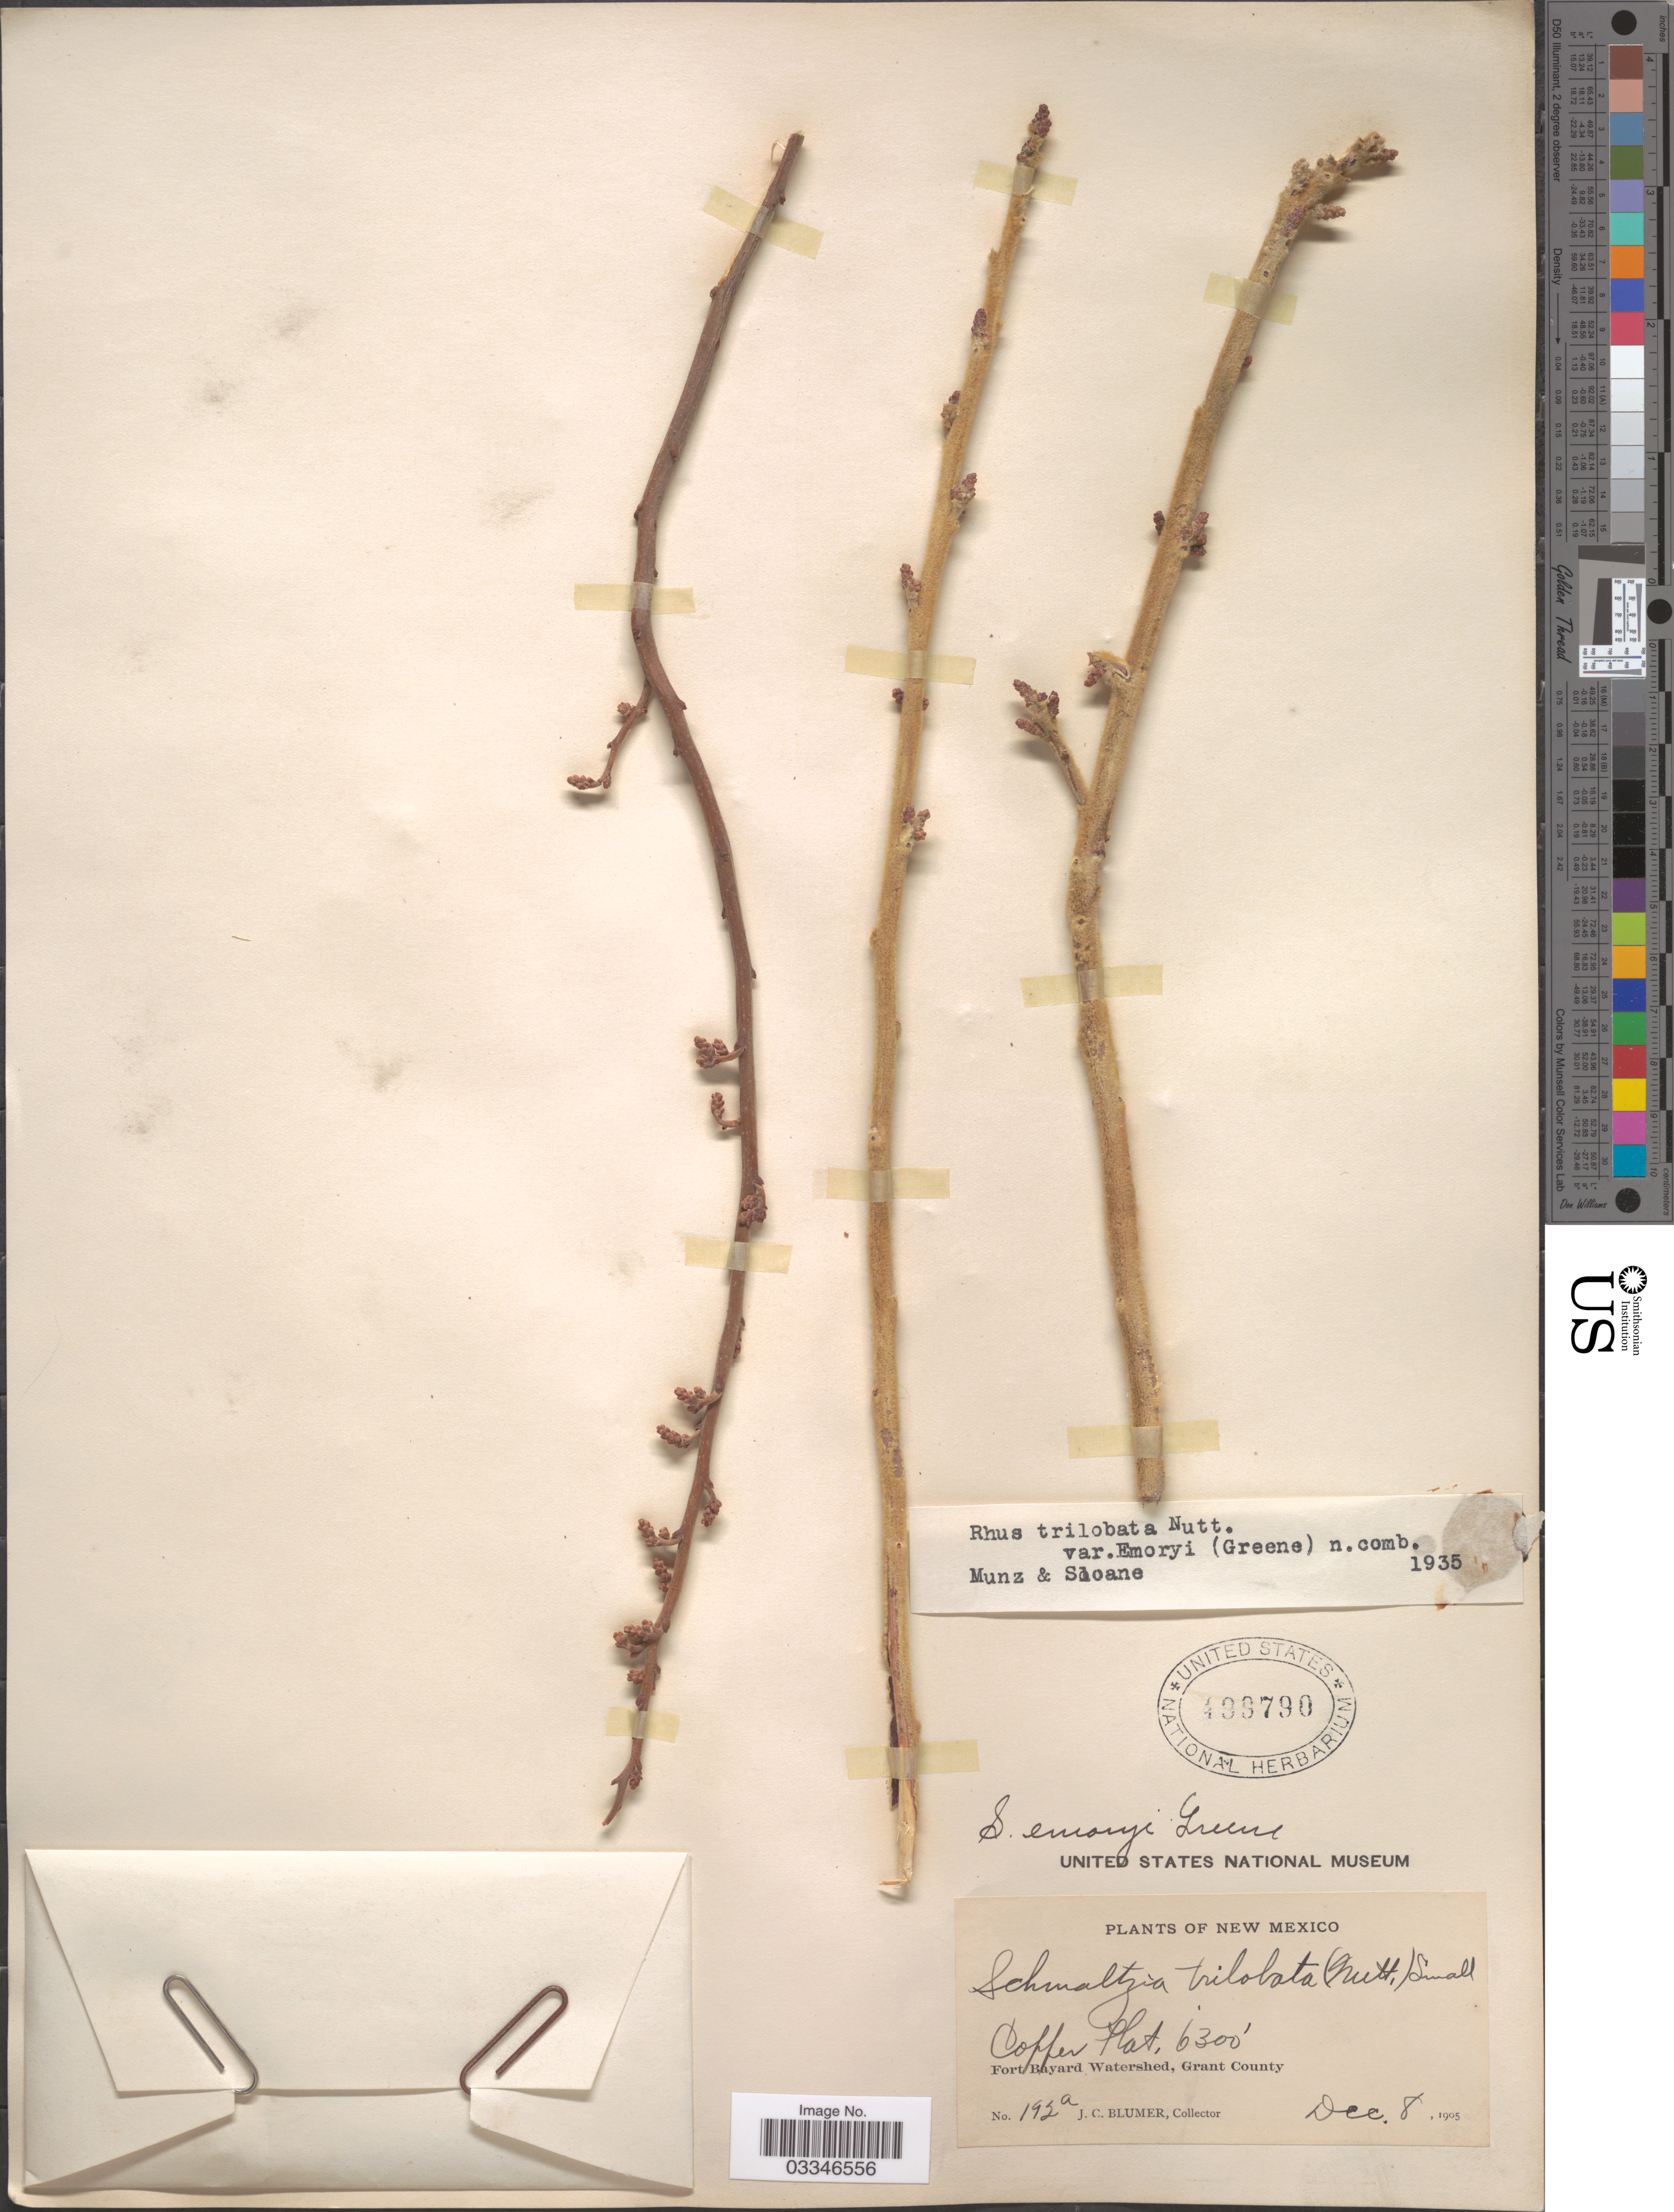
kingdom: Plantae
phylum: Tracheophyta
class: Magnoliopsida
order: Sapindales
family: Anacardiaceae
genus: Rhus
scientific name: Rhus trilobata var. pilosissima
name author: Engl.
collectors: J. C. Blumer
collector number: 192a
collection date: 1905-12-08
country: United States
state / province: New Mexico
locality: Copper Flat, Fort Bayard Watershed, Grant County.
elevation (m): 1920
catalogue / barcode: US 499790